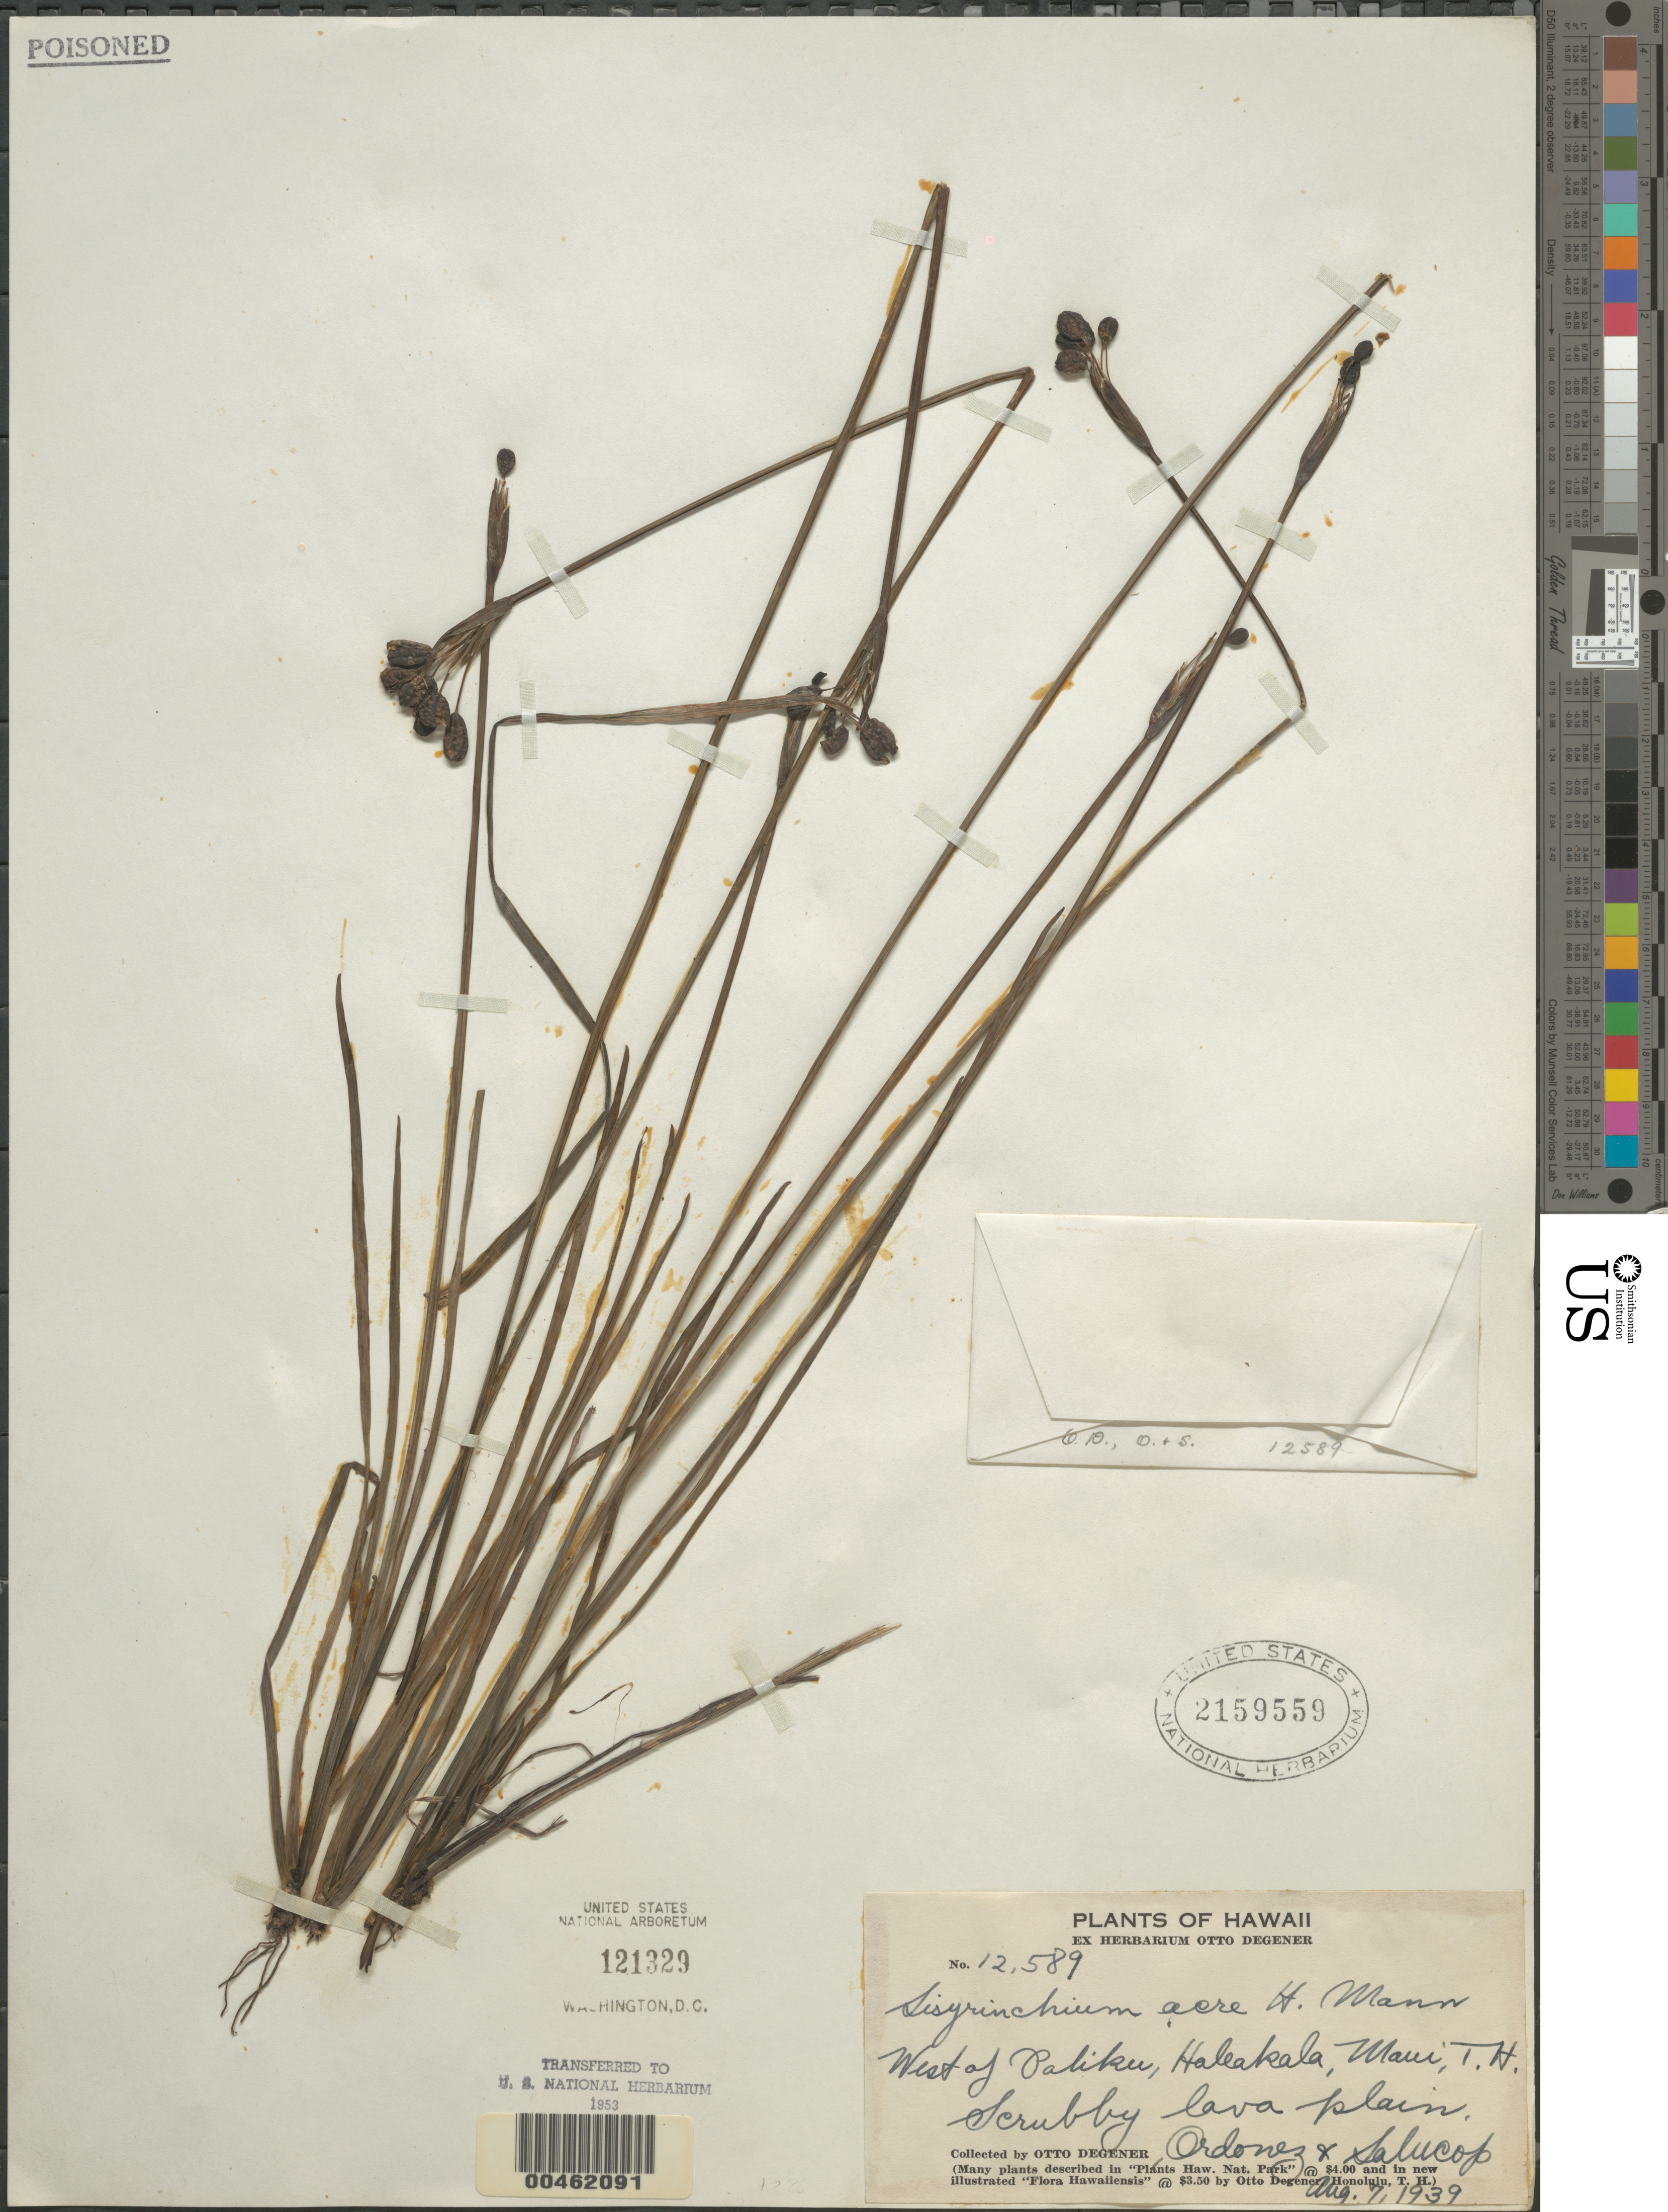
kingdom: Plantae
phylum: Tracheophyta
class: Liliopsida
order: Asparagales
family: Iridaceae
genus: Sisyrinchium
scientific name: Sisyrinchium acre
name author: H. Mann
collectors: O. Degener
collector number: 12589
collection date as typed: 7 Aug 1939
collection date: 1939-08-07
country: United States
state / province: Hawaii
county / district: Maui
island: Maui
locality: W of Paliku, Haleakala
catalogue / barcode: US 2159559